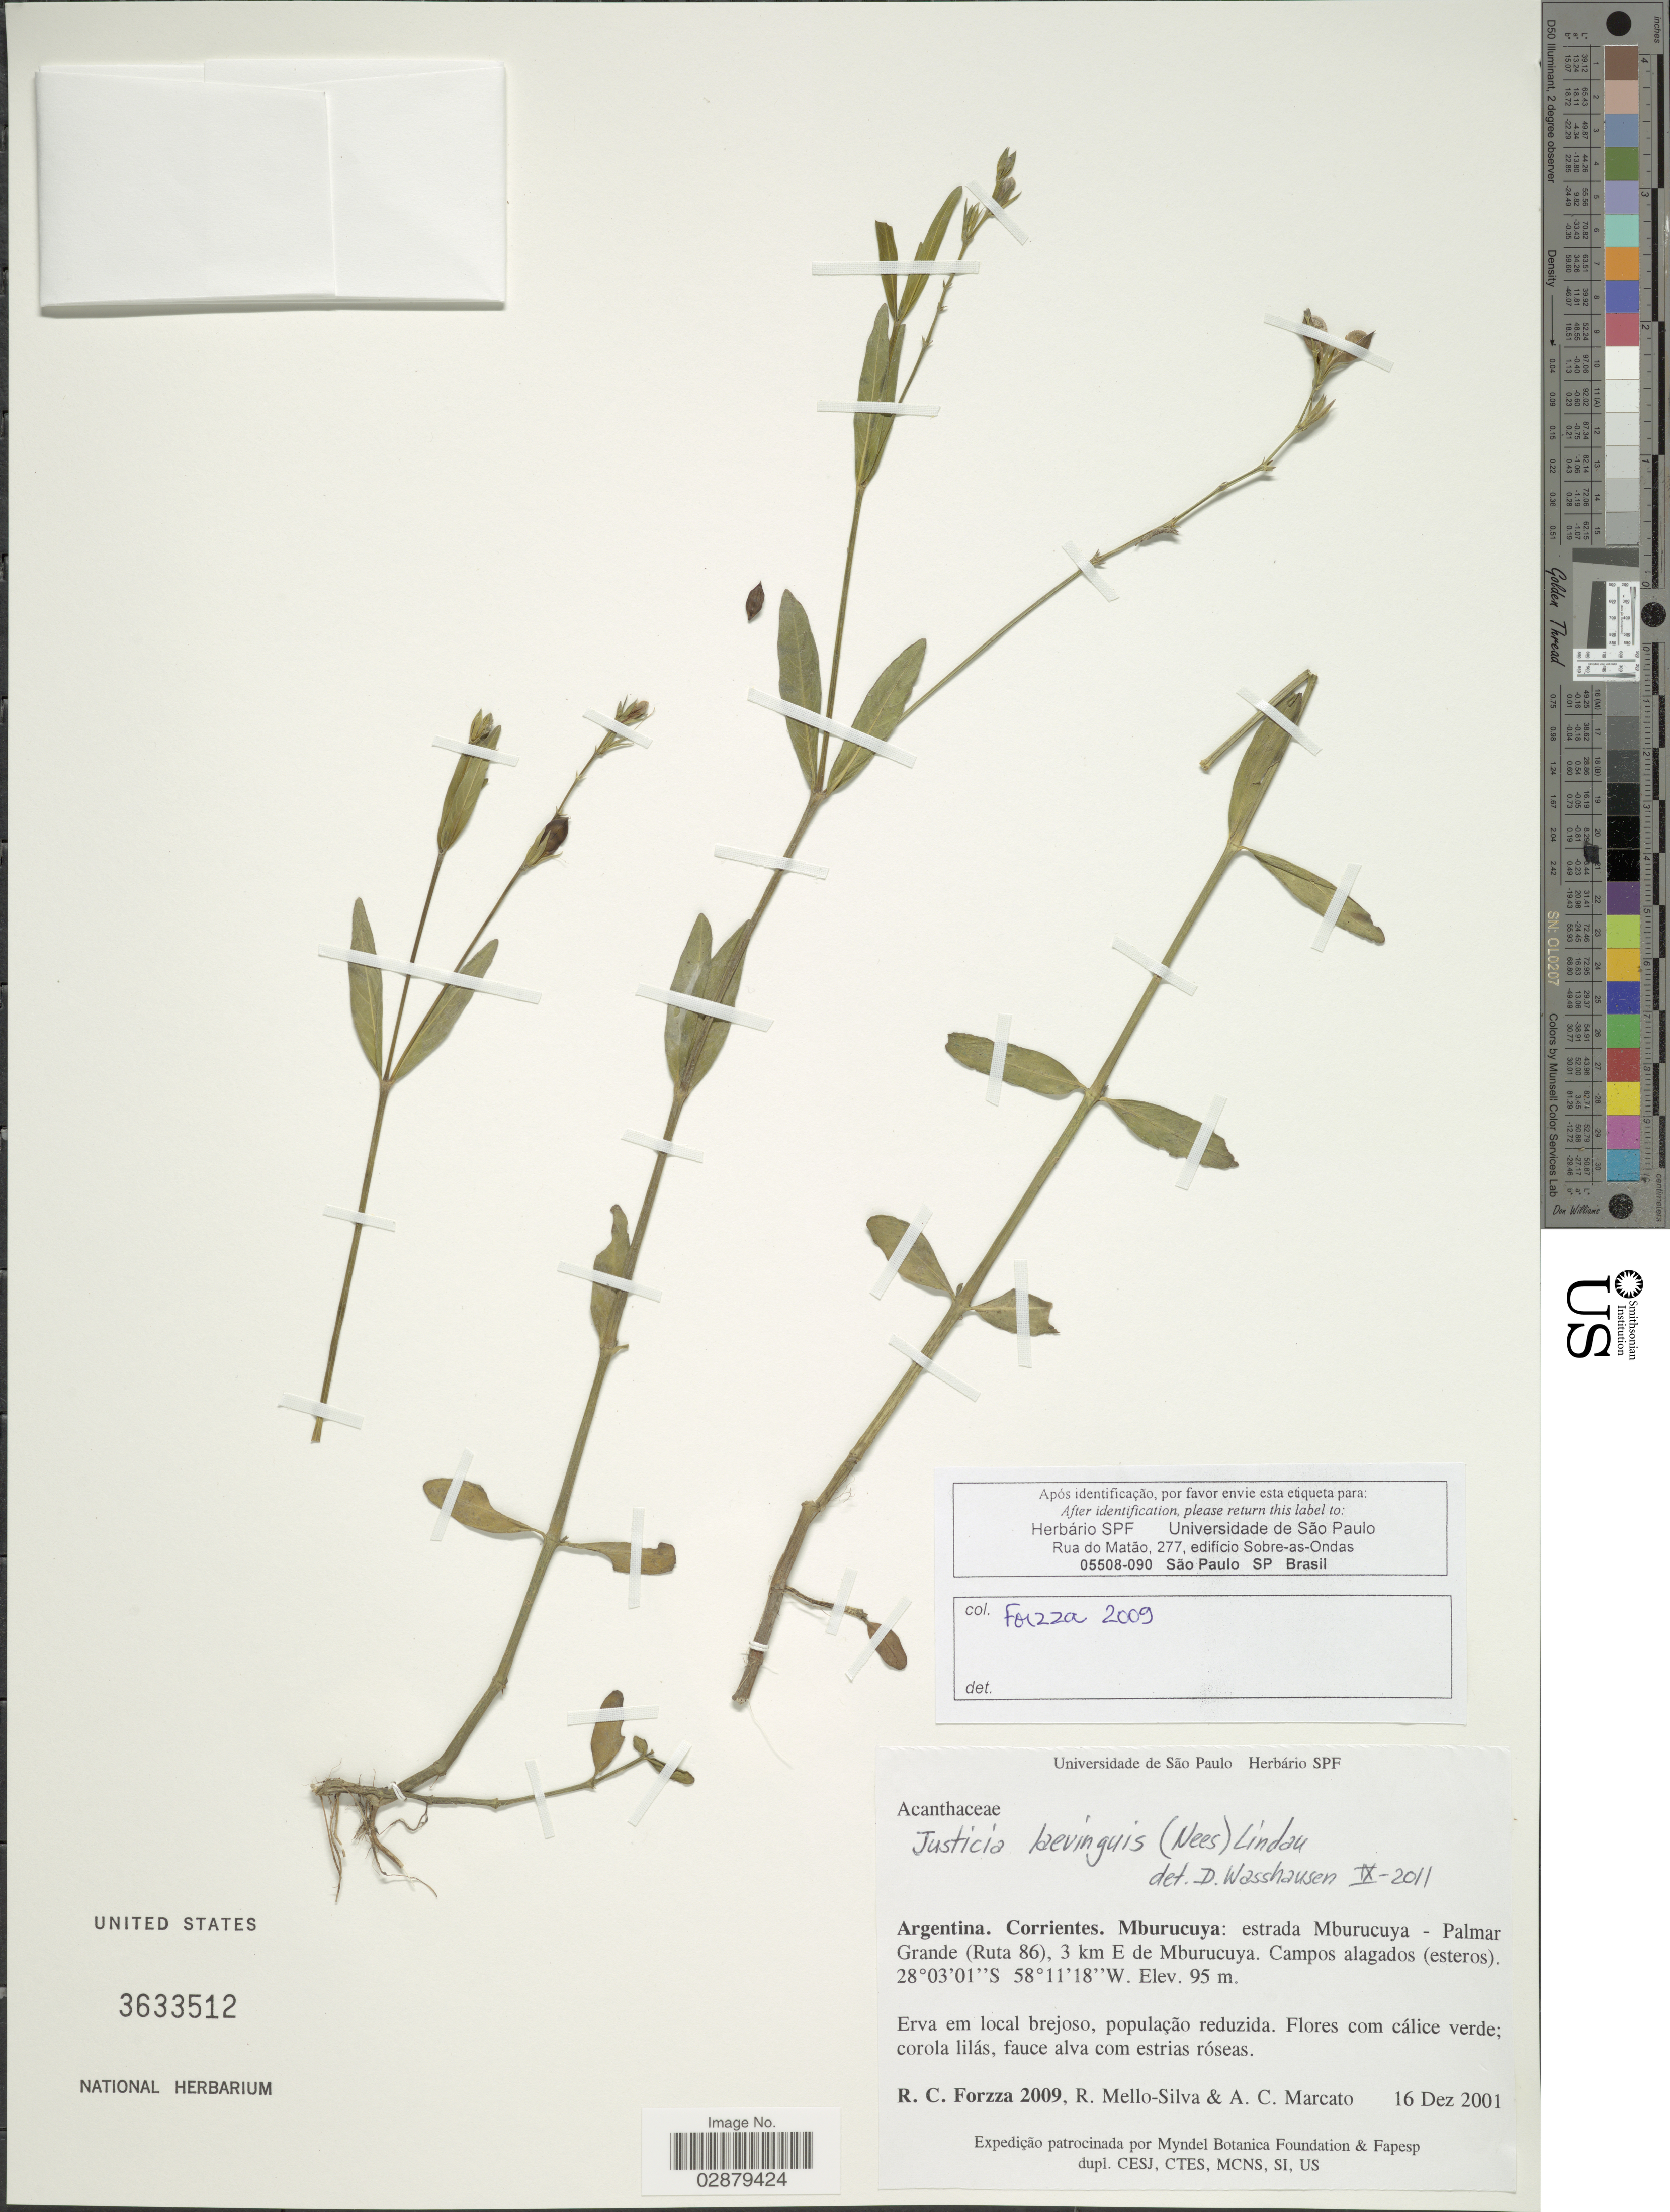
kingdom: Plantae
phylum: Tracheophyta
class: Magnoliopsida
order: Lamiales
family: Acanthaceae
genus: Justicia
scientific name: Justicia laevilinguis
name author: (Nees) Lindau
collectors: R. C. Forzza, R. Mello-Silva & A. Marcato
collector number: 2009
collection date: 2001-12-16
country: Argentina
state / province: Corrientes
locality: Mburucuya: estrada Mburucuya- Palmar Grande (Ruta 86), 3 km E de Mburucuya. Campos alagados (esteros).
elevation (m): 95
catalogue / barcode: US 3633512